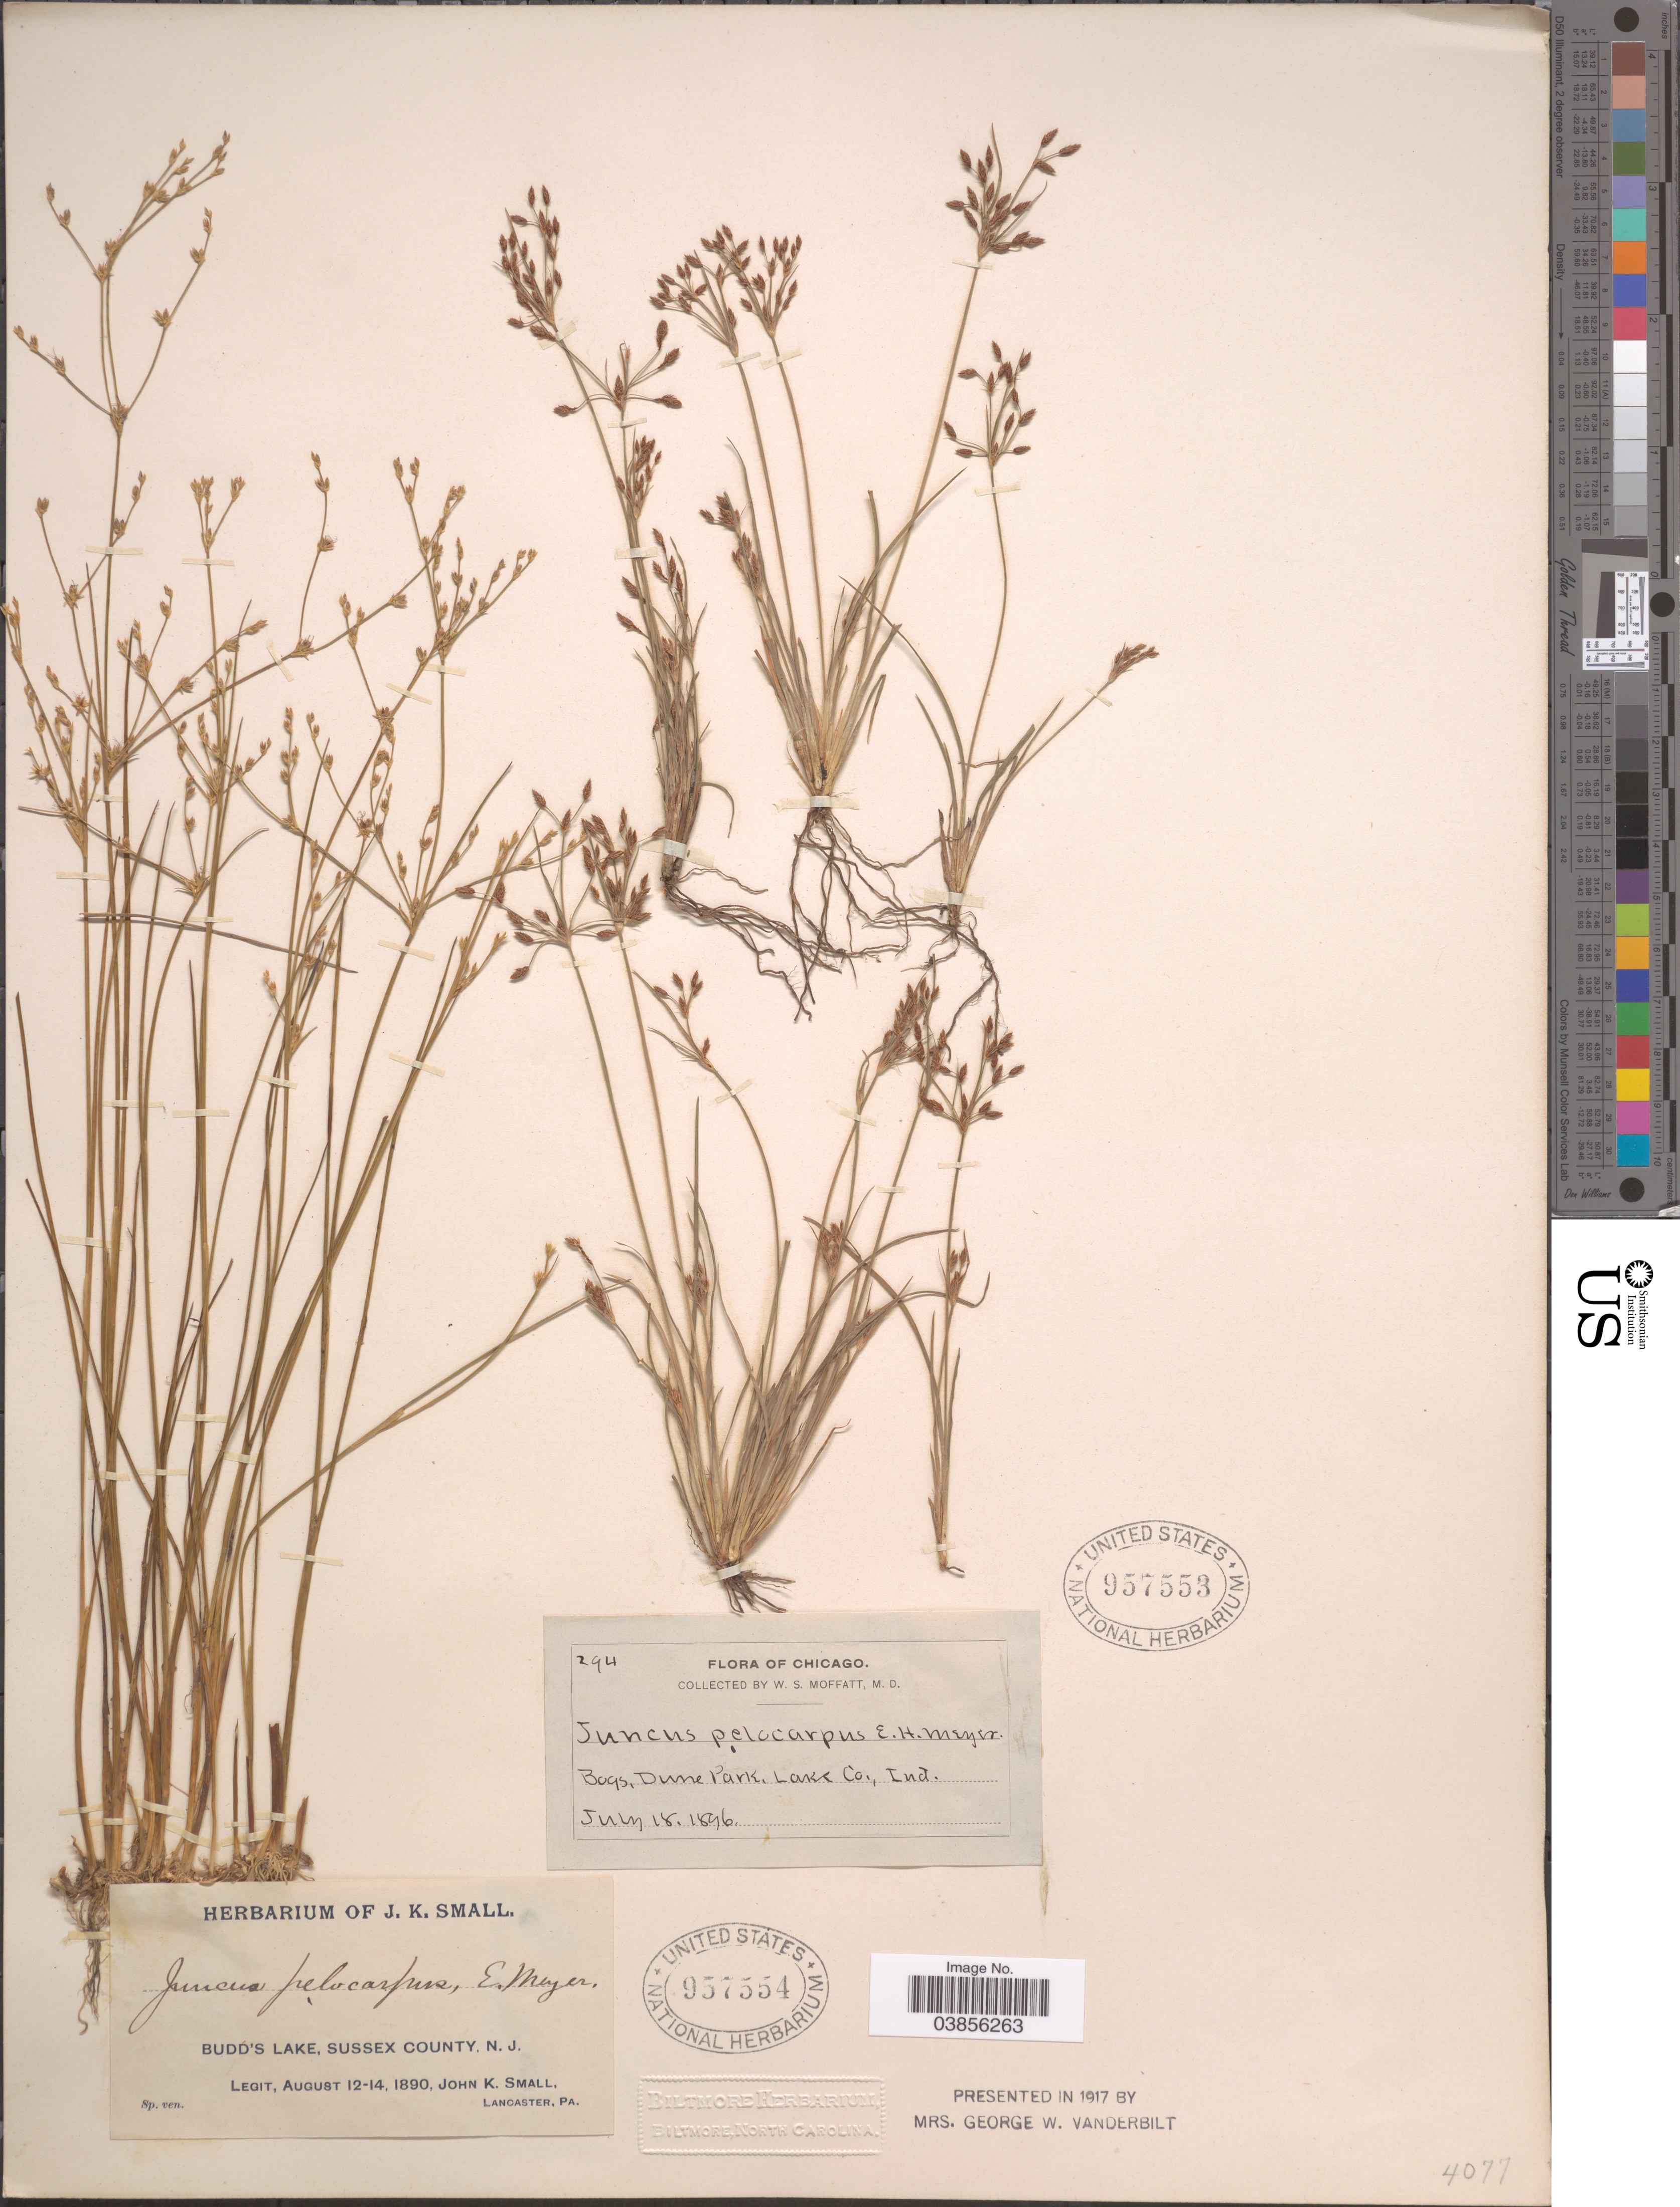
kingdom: Plantae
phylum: Tracheophyta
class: Liliopsida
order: Poales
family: Juncaceae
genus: Juncus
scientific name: Juncus pelocarpus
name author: E. Mey.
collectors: J. K. Small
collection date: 1890-08-12/1890-08-14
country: United States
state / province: New Jersey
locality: Budd's Lake, Sussex County.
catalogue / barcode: US 957554-2